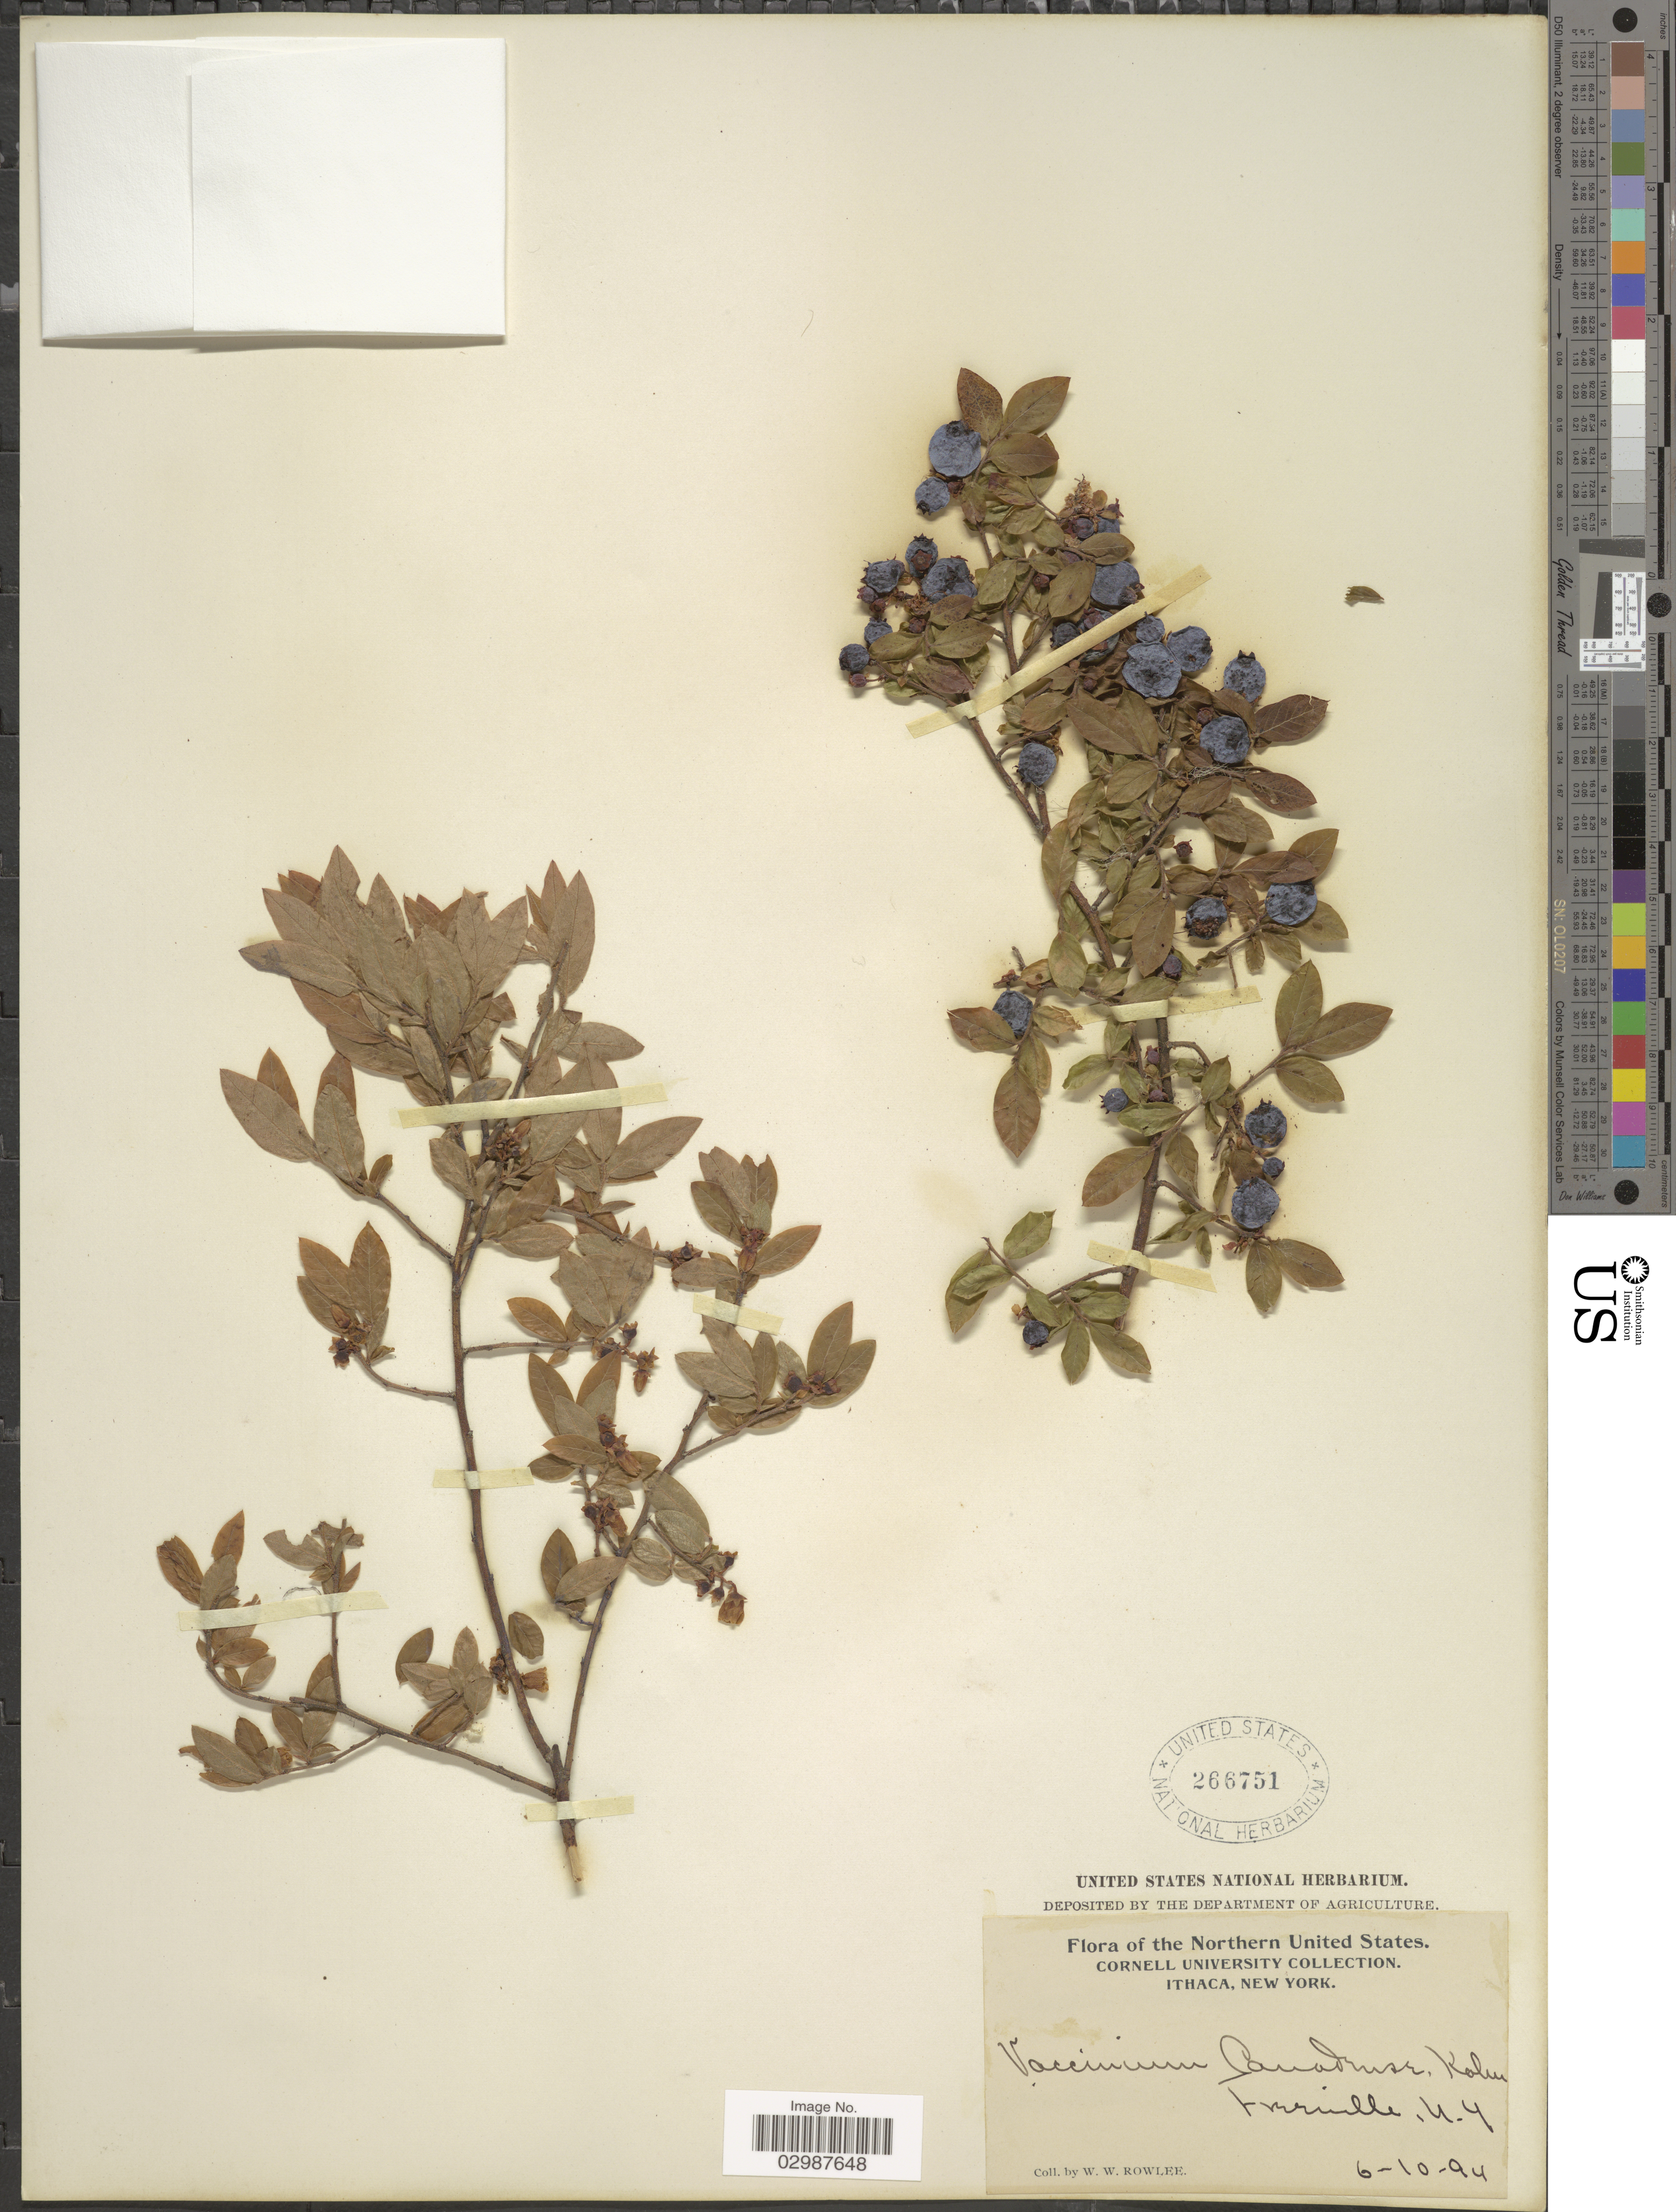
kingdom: Plantae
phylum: Tracheophyta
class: Magnoliopsida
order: Ericales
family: Ericaceae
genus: Vaccinium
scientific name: Vaccinium canadense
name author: Kalm ex Richardson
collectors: W. W. Rowlee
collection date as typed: Transcribed d/m/y: 10/6/94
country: United States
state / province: New York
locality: Northern United States. Freeville.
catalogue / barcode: US 266751